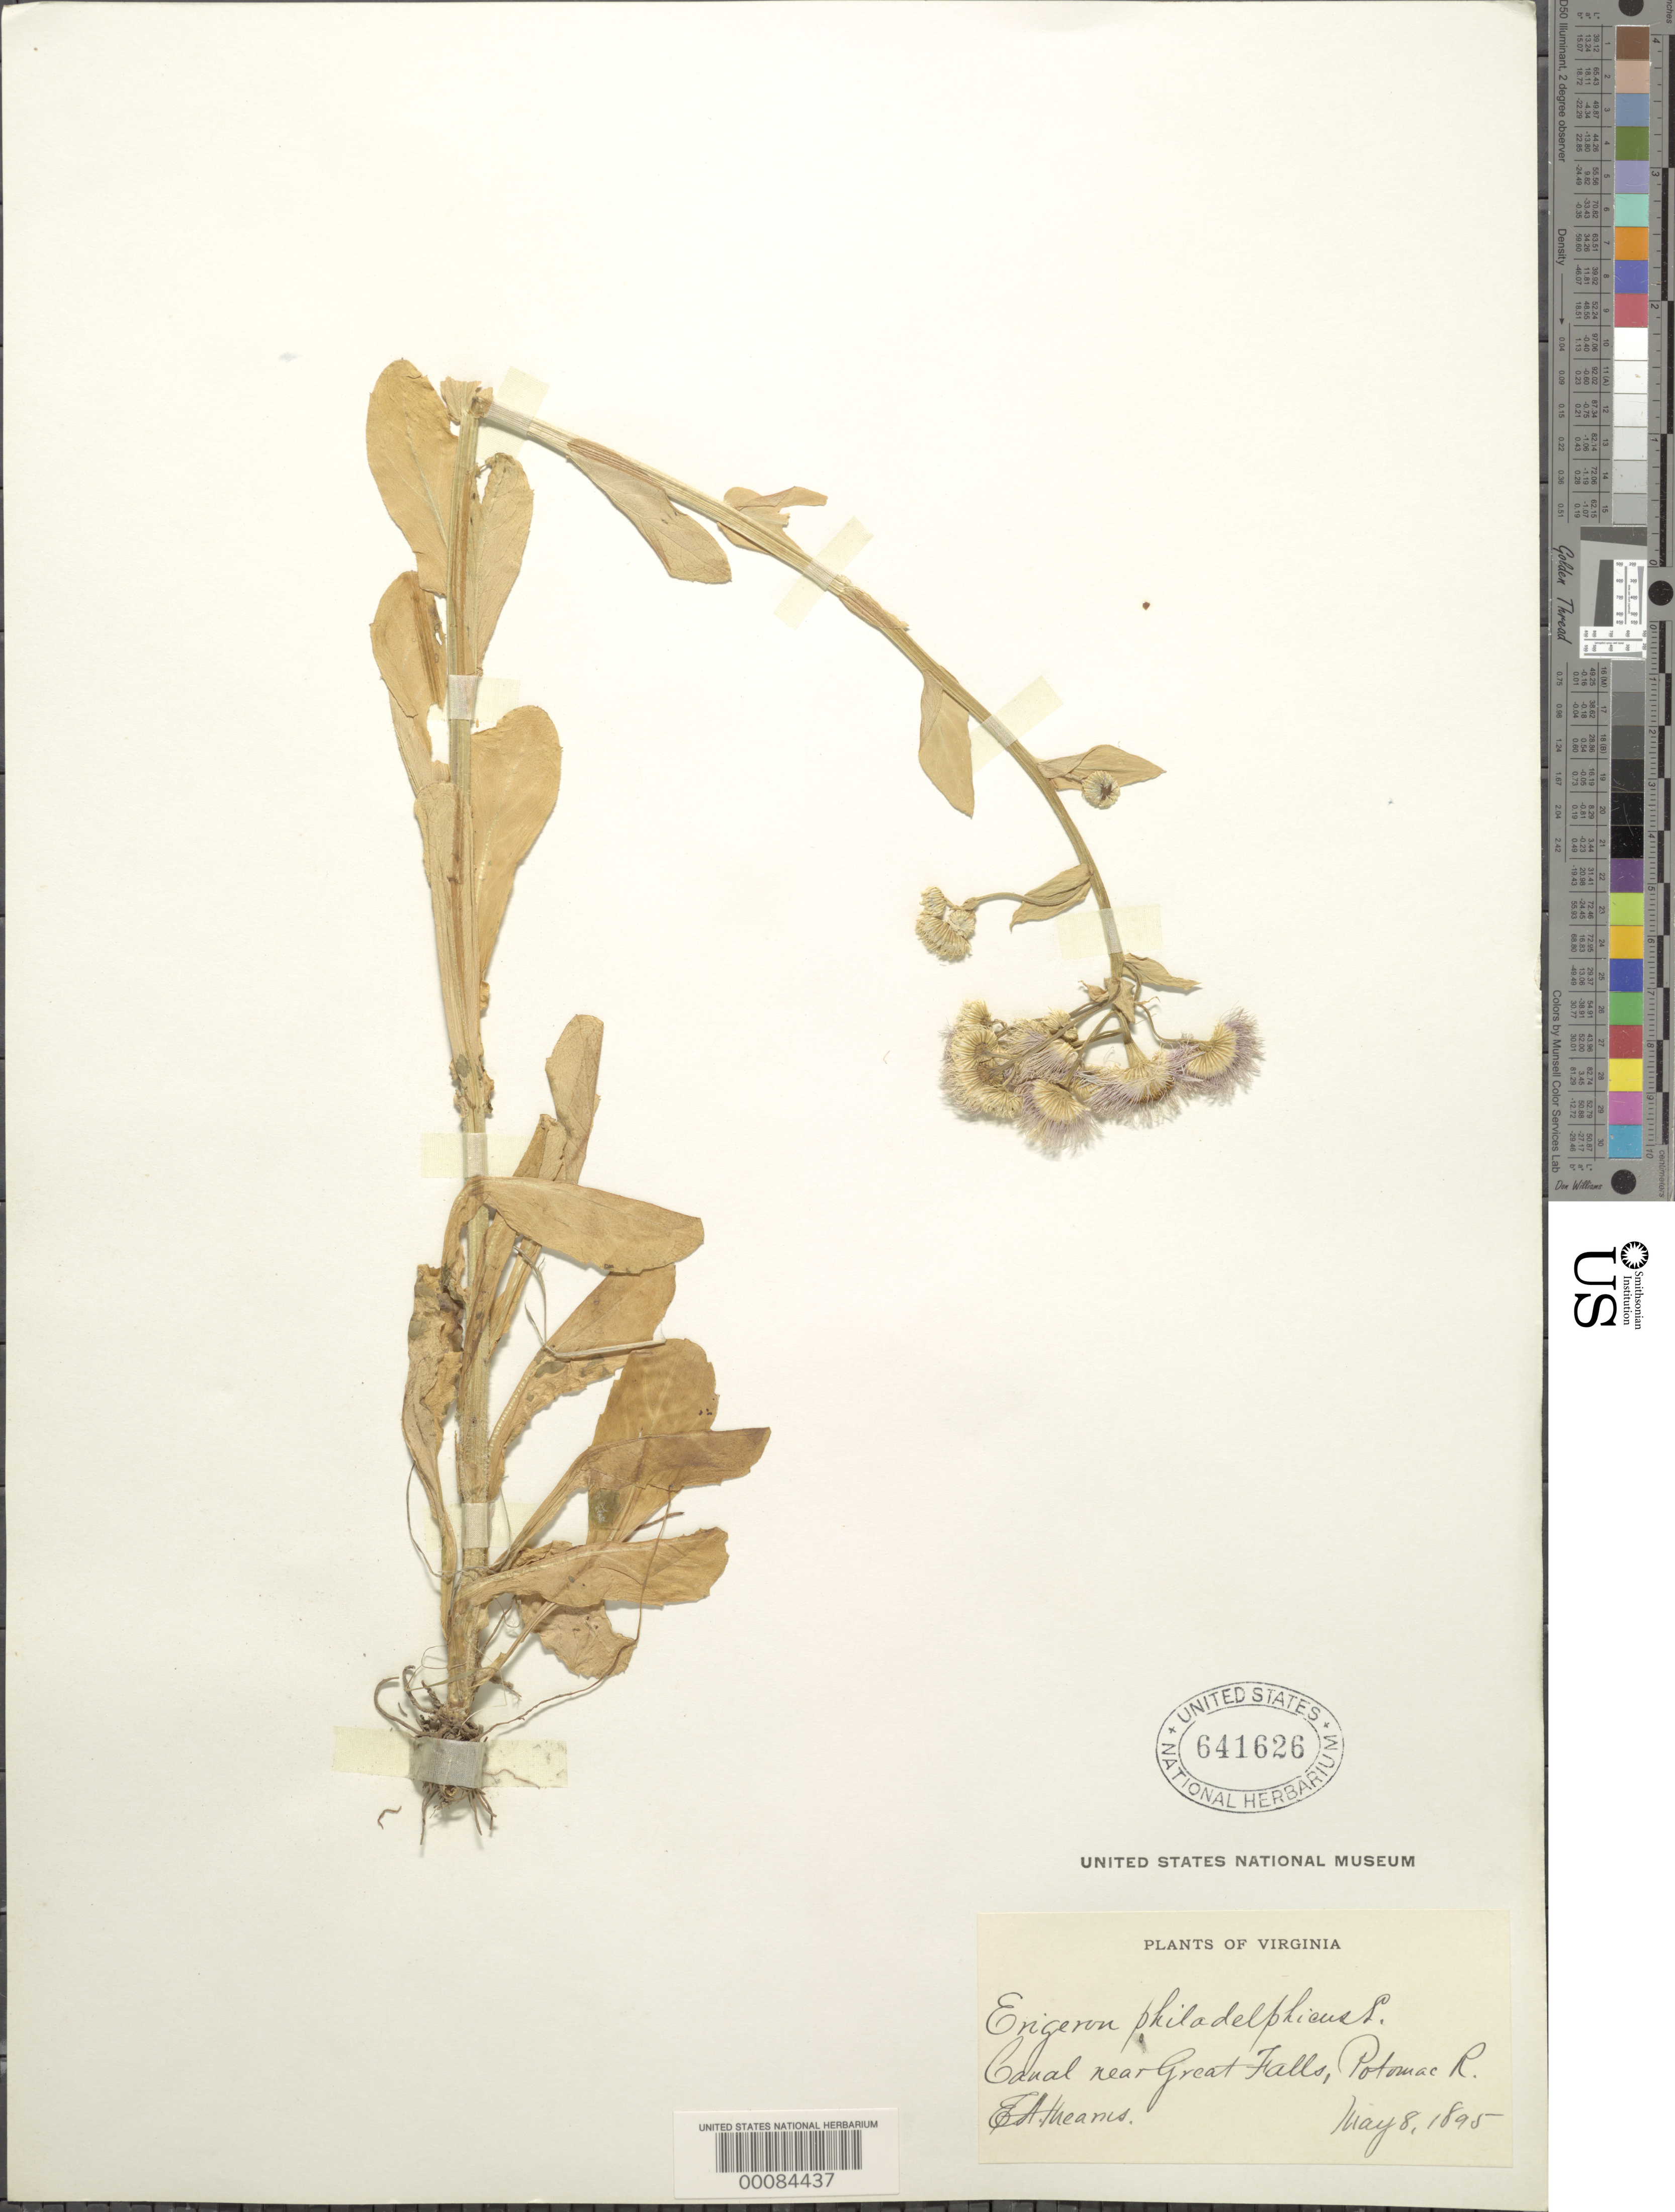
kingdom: Plantae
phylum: Tracheophyta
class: Magnoliopsida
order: Asterales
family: Asteraceae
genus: Erigeron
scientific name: Erigeron philadelphicus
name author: L.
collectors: E. A. Mearns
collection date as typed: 08 May 1895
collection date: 1895-05-08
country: United States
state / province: Virginia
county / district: Fairfax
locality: Canal near Great Falls C. & O. Canal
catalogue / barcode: US 641626